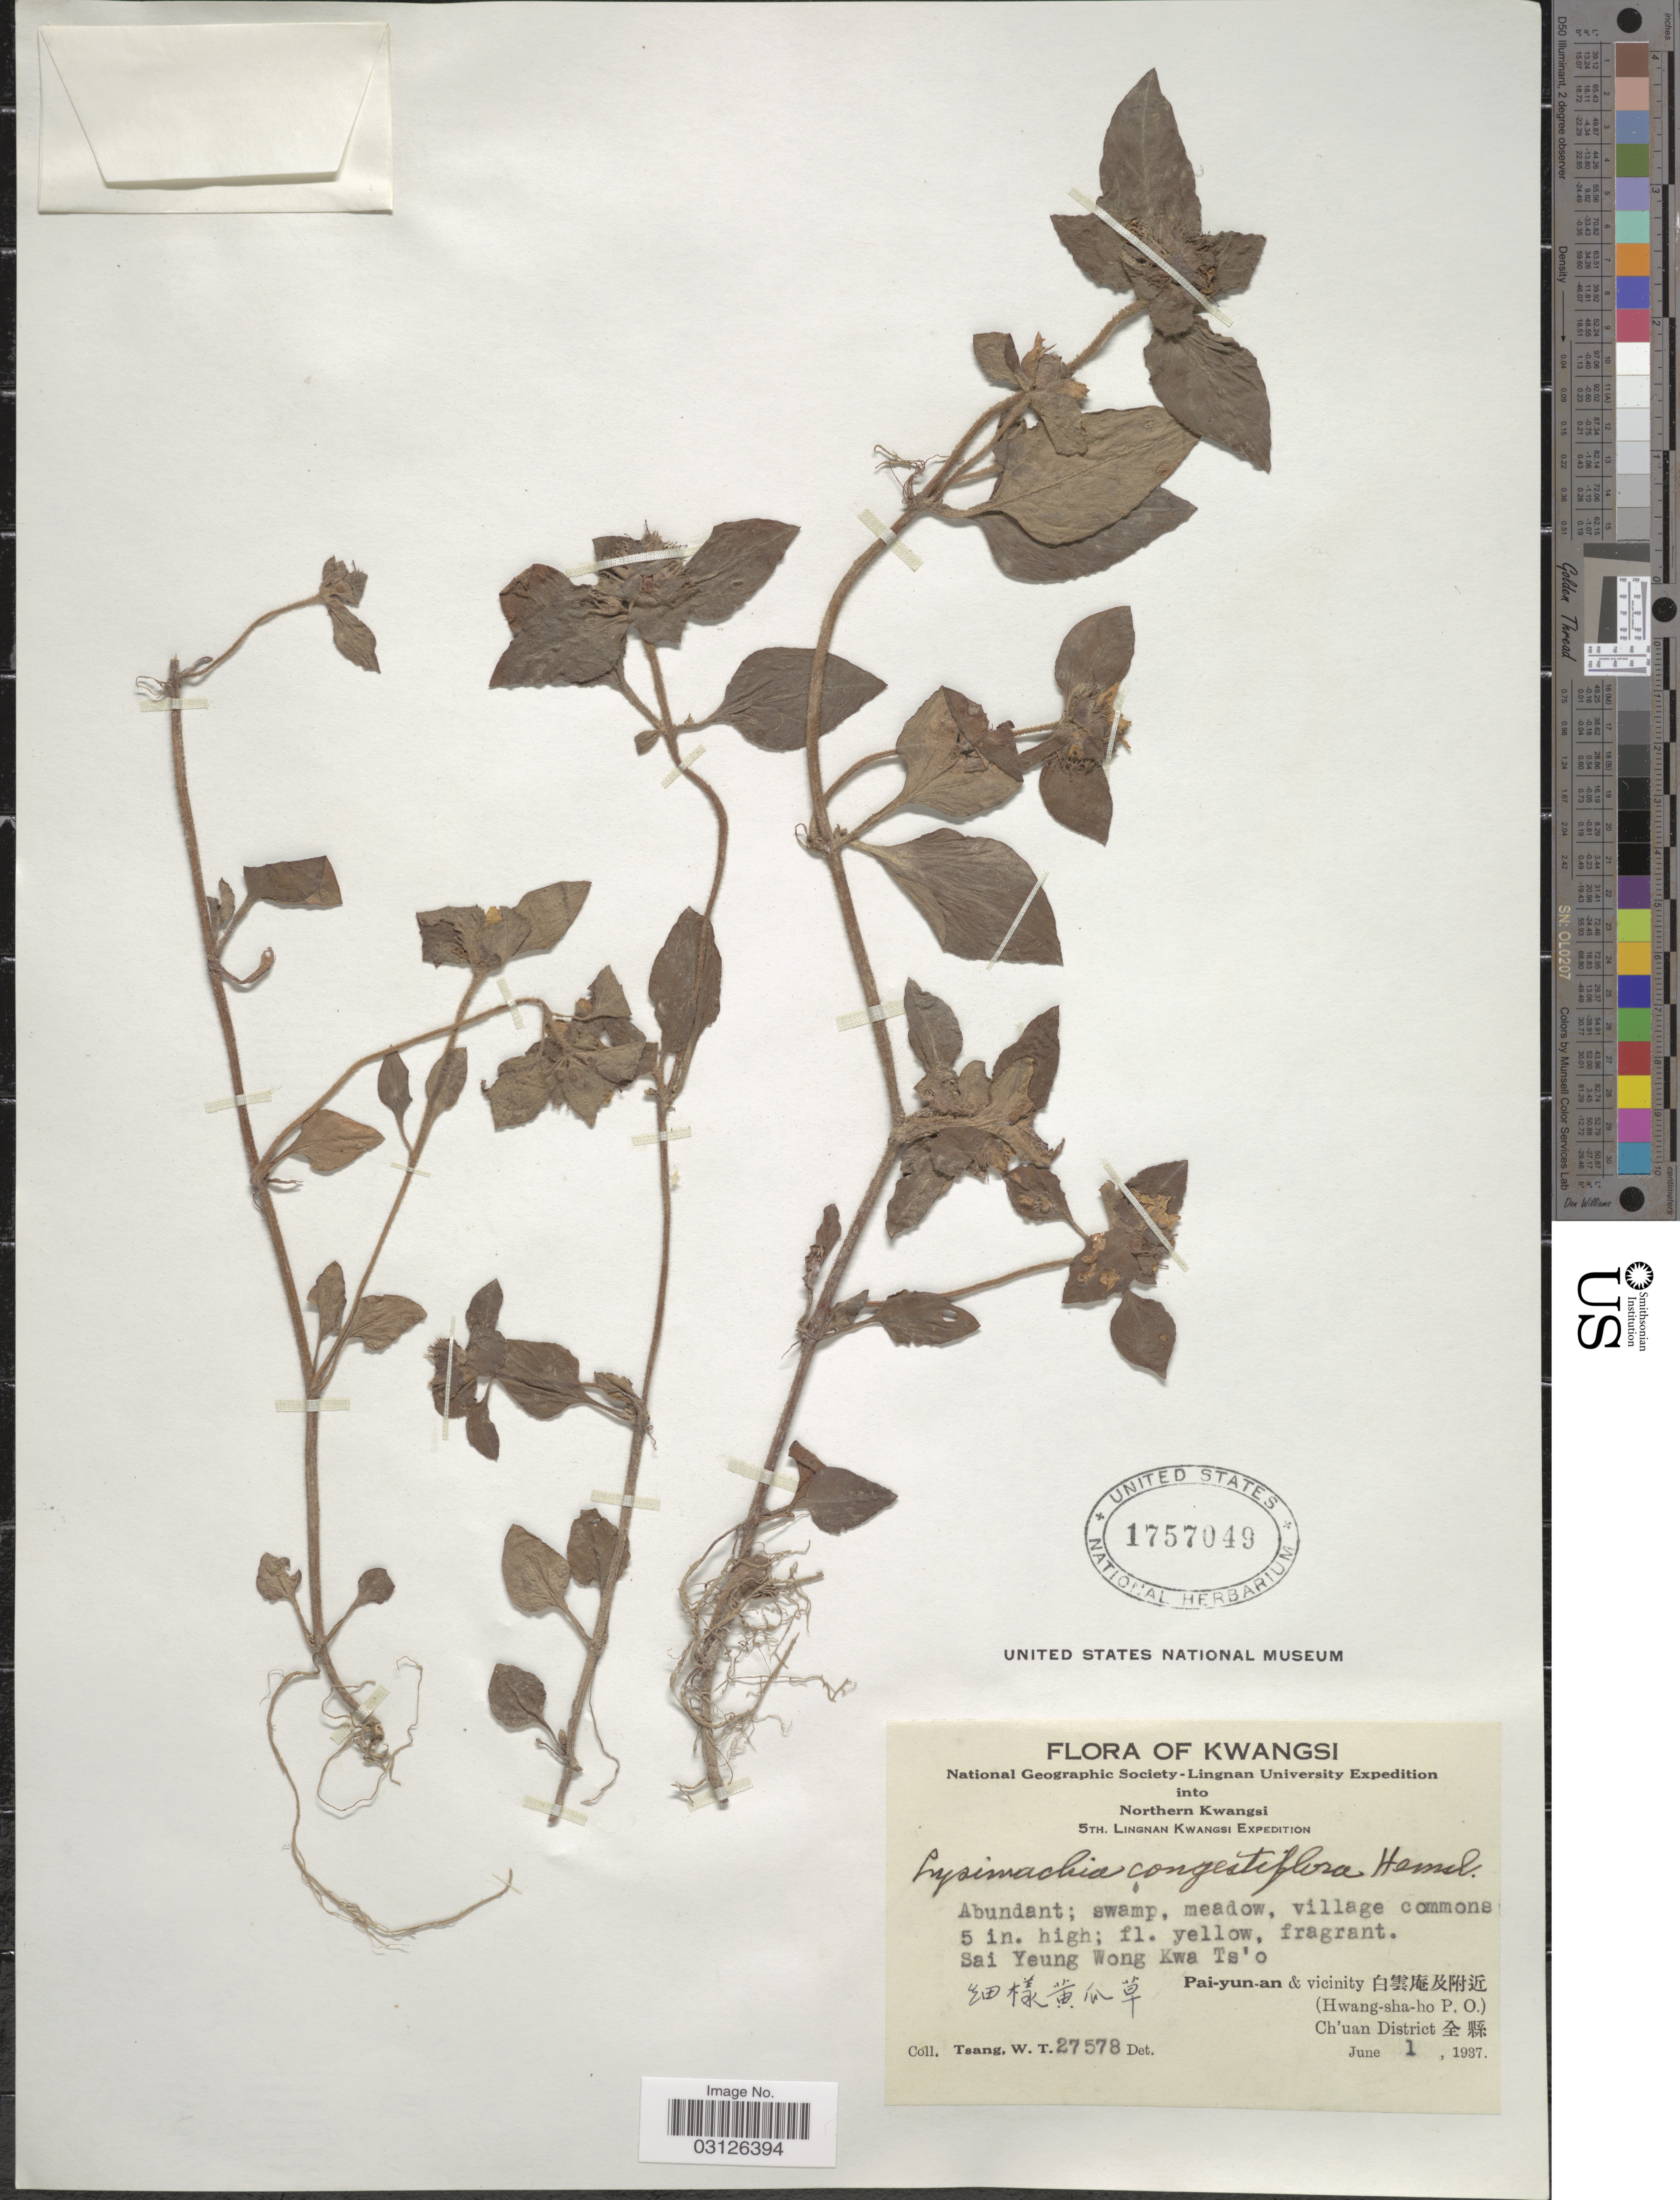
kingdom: Plantae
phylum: Tracheophyta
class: Magnoliopsida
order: Ericales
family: Primulaceae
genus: Lysimachia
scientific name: Lysimachia congestiflora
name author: Hemsl.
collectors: W. T. Tsang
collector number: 27578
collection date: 1937-06-01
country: China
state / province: Guangxi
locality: Kwangsi. Northern Kwangsi. Sai Yeung Wong Kwa Ts'o. Pai-yun-an & vicinity (Hwang-sha-ho P.O.) Ch'uan District.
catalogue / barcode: US 1757049